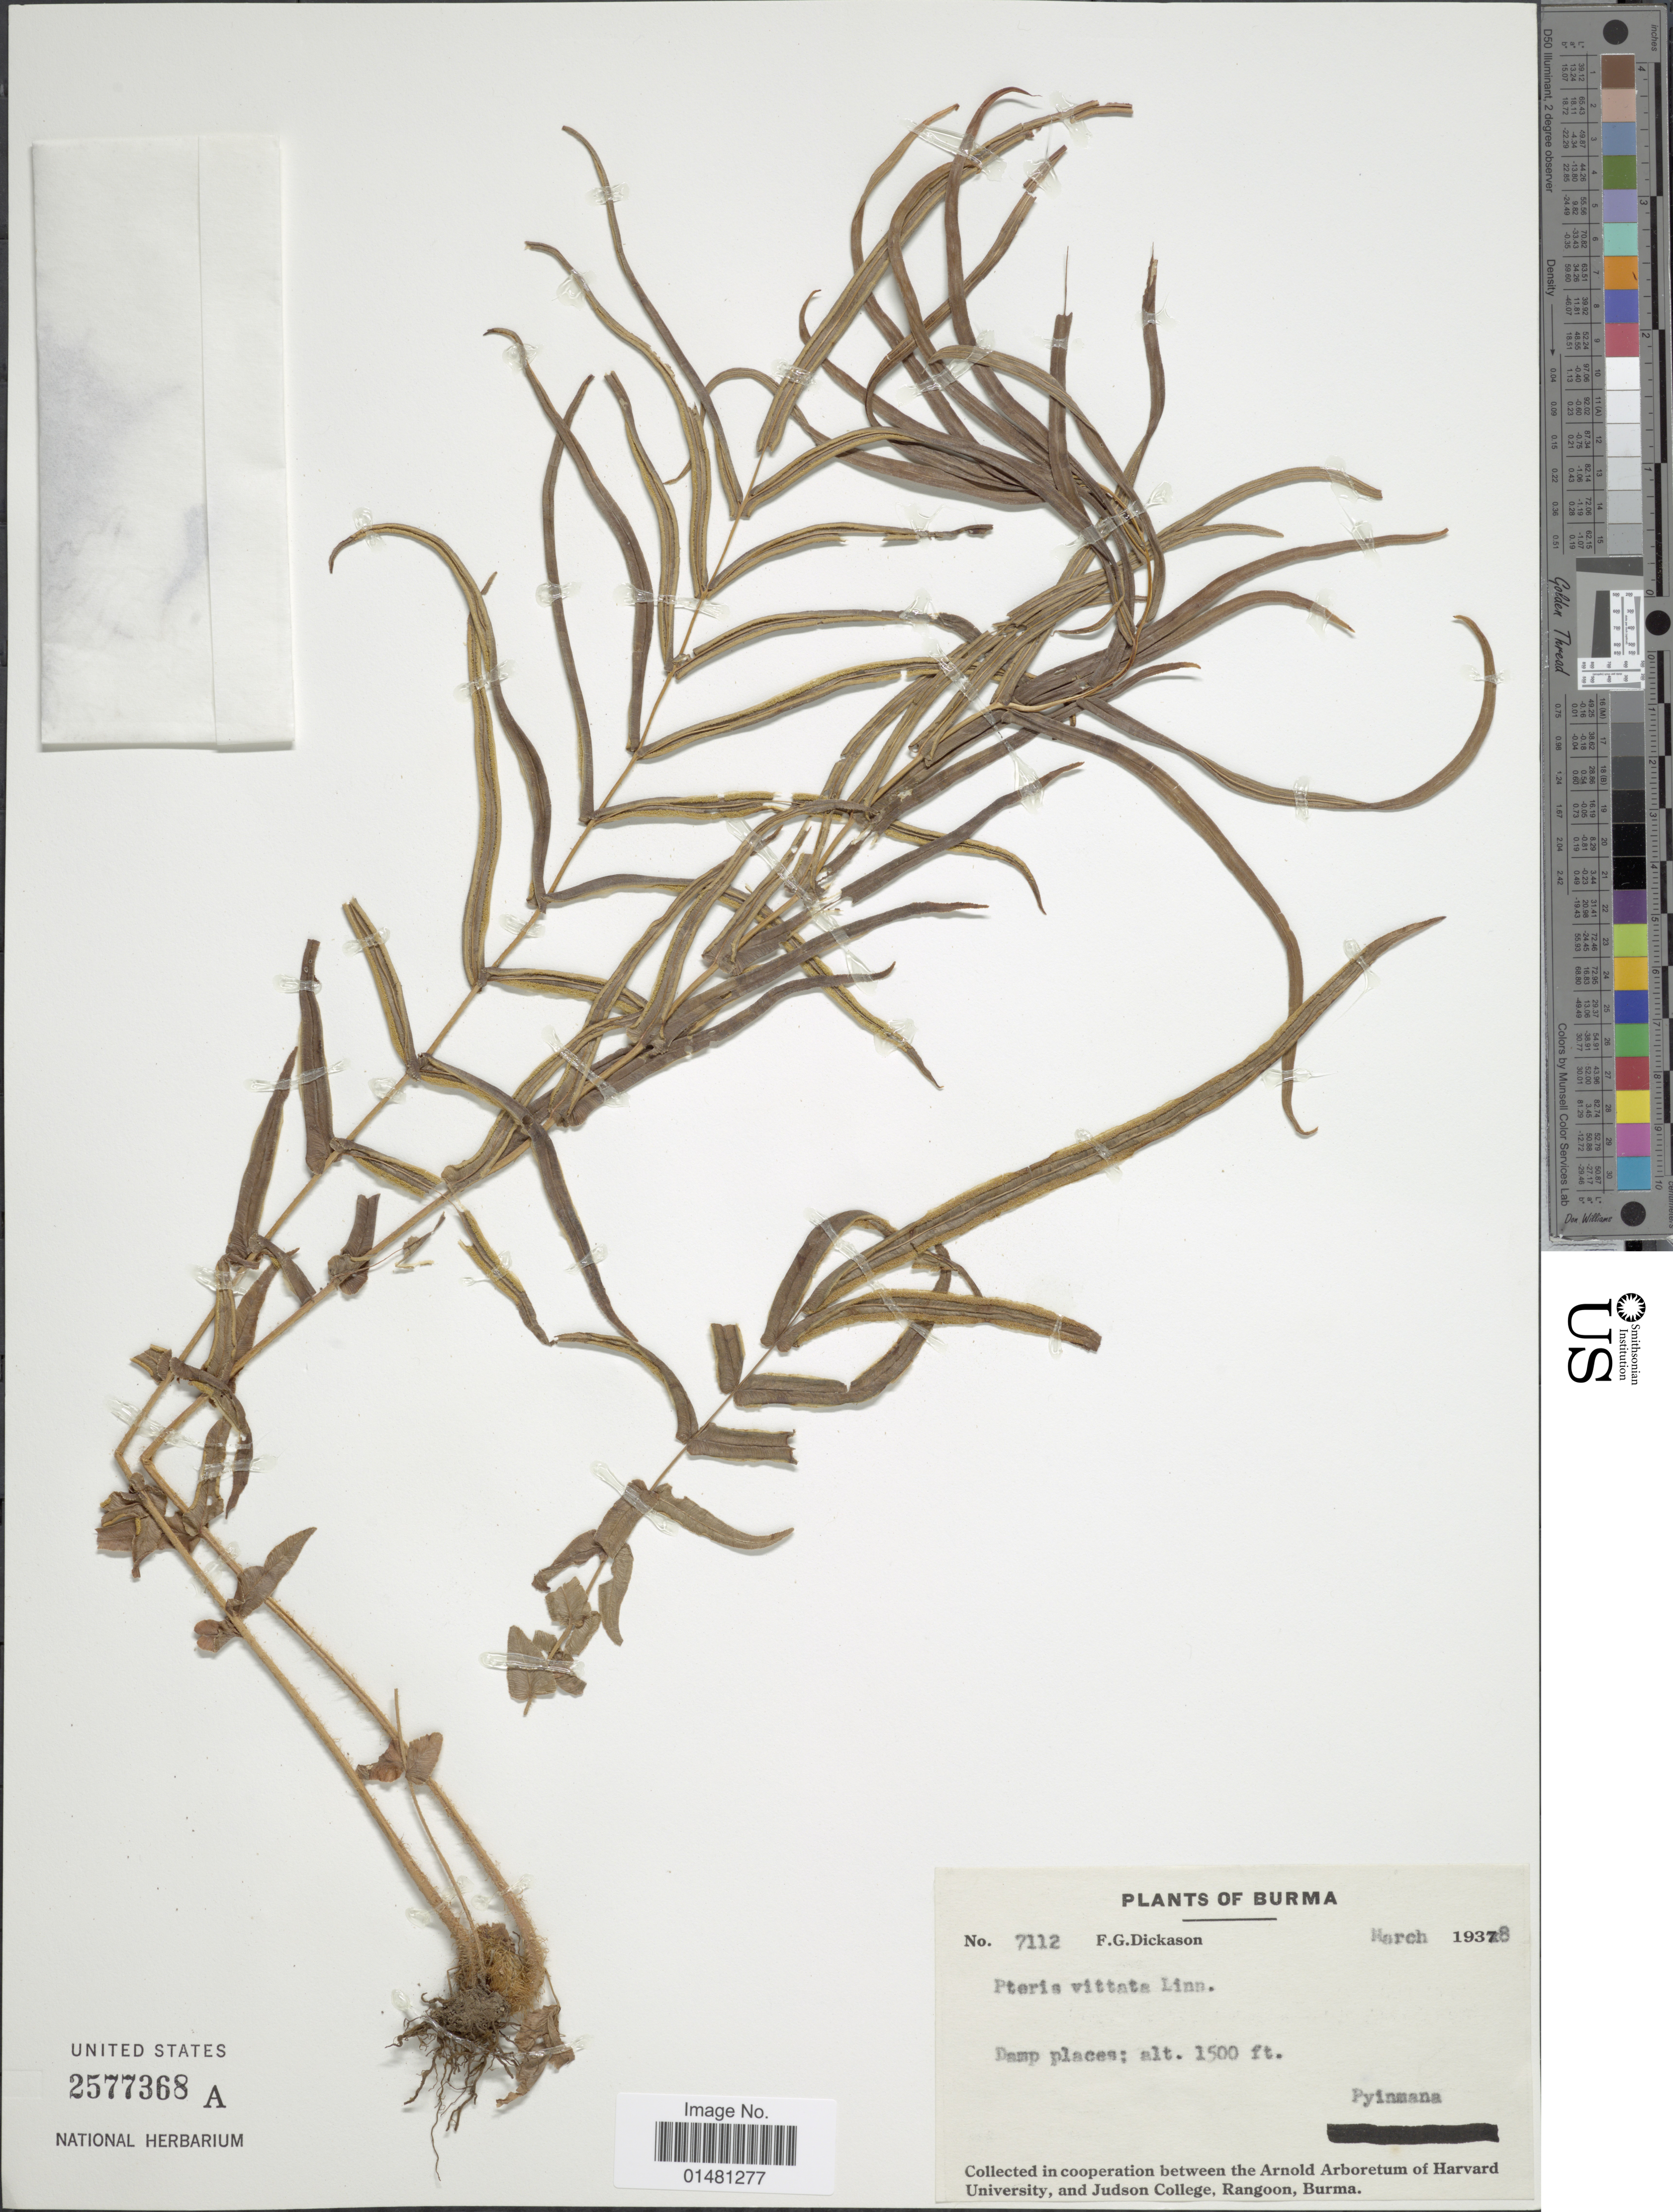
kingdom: Plantae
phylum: Tracheophyta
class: Polypodiopsida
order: Polypodiales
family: Pteridaceae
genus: Pteris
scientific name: Pteris vittata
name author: L.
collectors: F. Dickason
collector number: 7112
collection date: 1938-03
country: Myanmar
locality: Burma, Pyinmana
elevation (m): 457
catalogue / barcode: US 2577368A